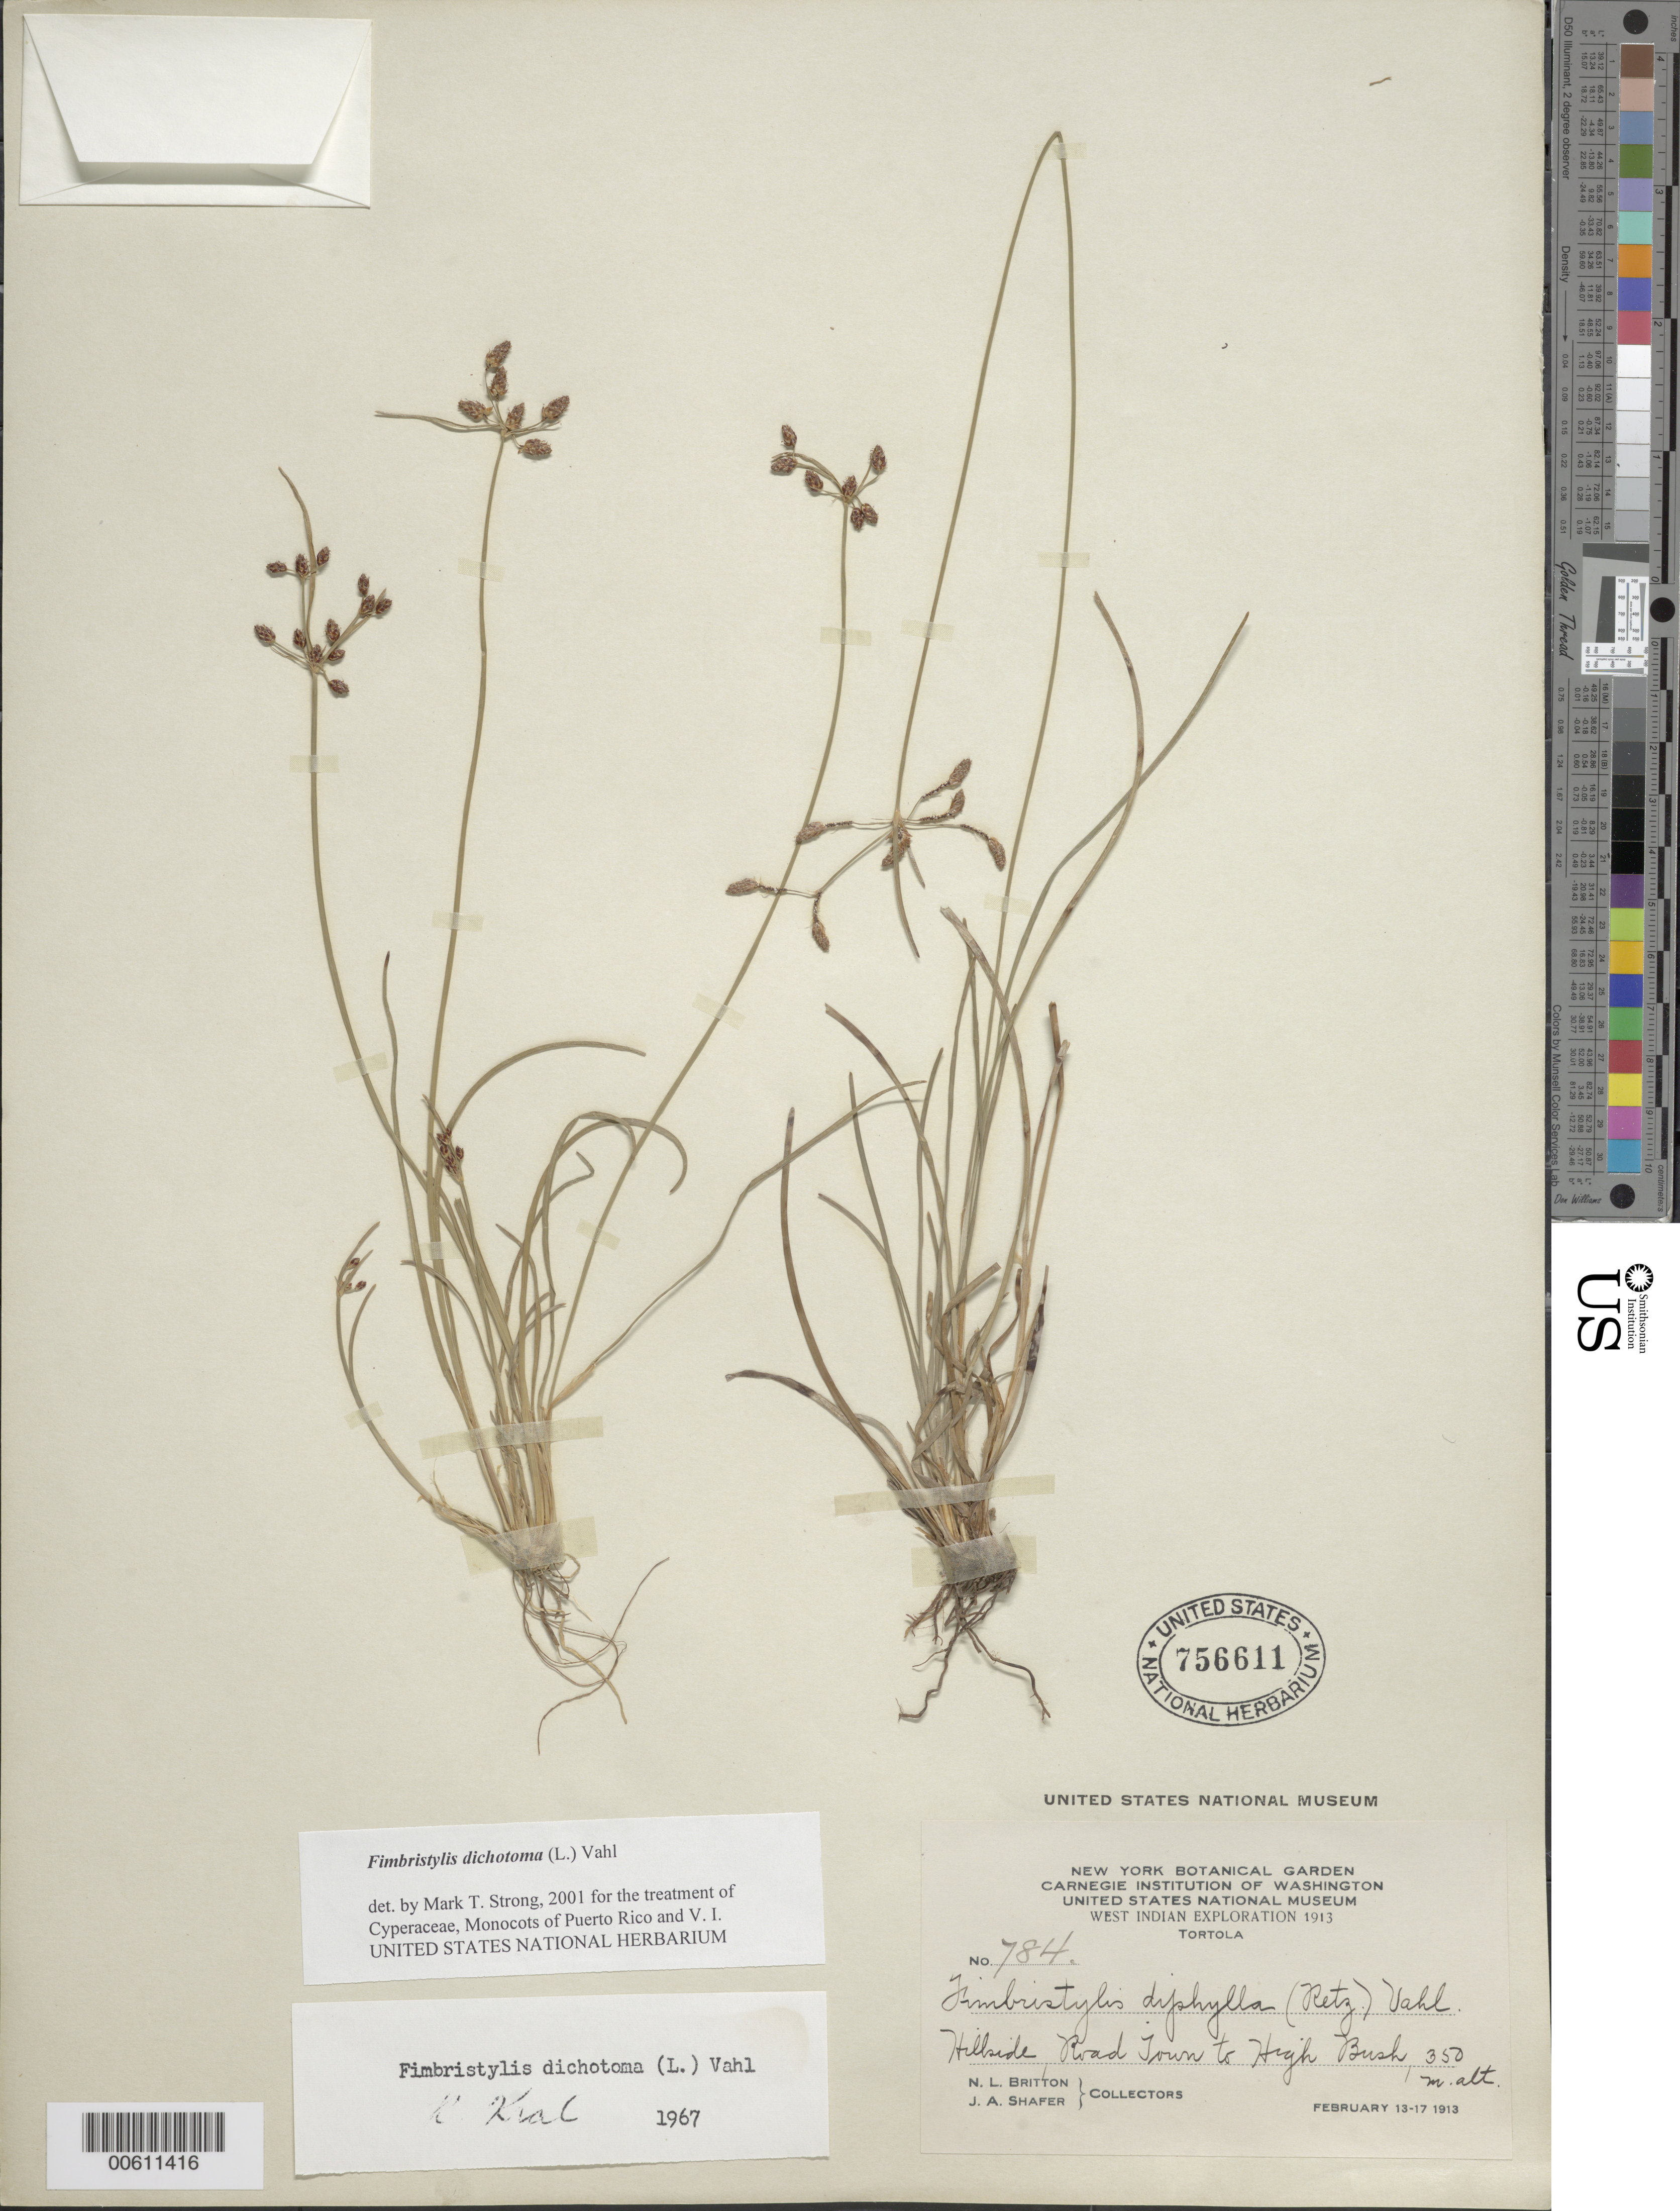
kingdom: Plantae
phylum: Tracheophyta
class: Liliopsida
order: Poales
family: Cyperaceae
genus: Fimbristylis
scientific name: Fimbristylis dichotoma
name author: (L.) Vahl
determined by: Strong, M. T., (US), Smithsonian Institution - National Museum of Natural History (UNITED STATES)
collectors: N. Britton & J. A. Shafer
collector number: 784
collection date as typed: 13 Feb 1913 to 17 Feb 1913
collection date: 1913-02-13/1913-02-17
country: British Virgin Islands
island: Tortola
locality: Tortola: Road Town to High Bush.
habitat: Hillside.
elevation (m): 350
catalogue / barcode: US 756611